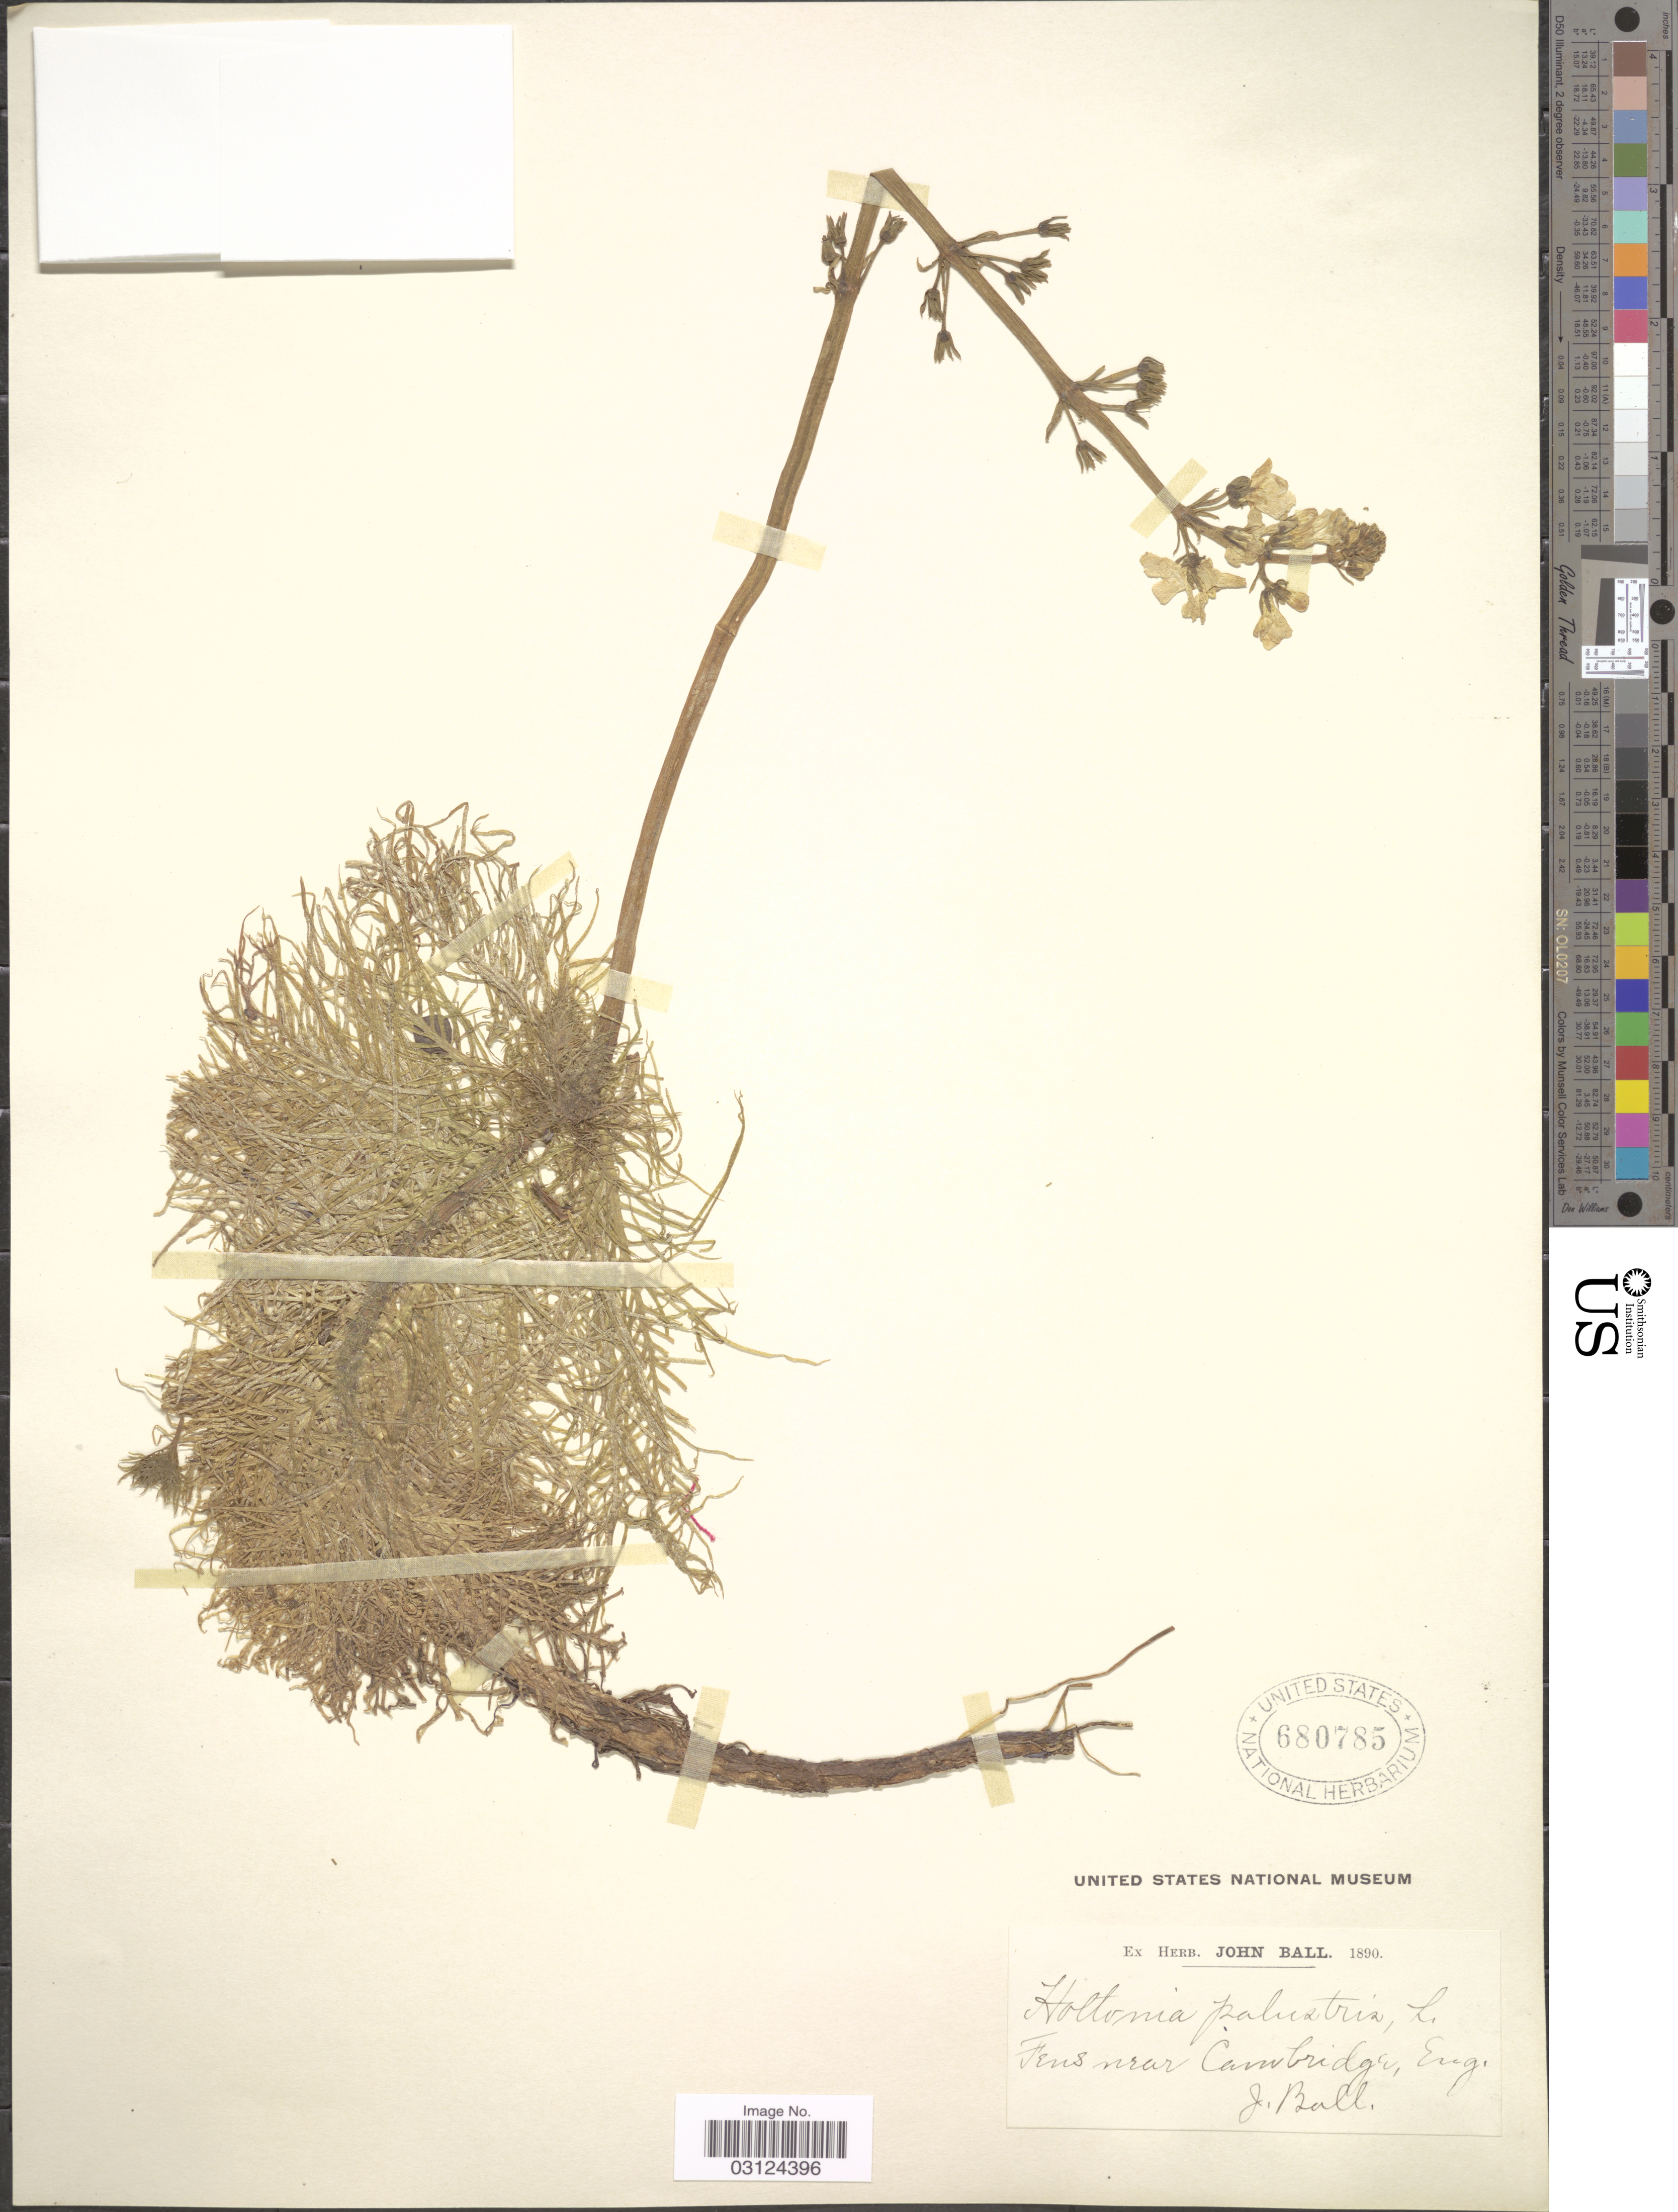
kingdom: Plantae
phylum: Tracheophyta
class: Magnoliopsida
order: Ericales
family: Primulaceae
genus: Hottonia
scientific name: Hottonia palustris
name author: L.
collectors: J. Ball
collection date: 1890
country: United Kingdom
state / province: England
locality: Fens near Cambridge, Eng.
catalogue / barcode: US 680785